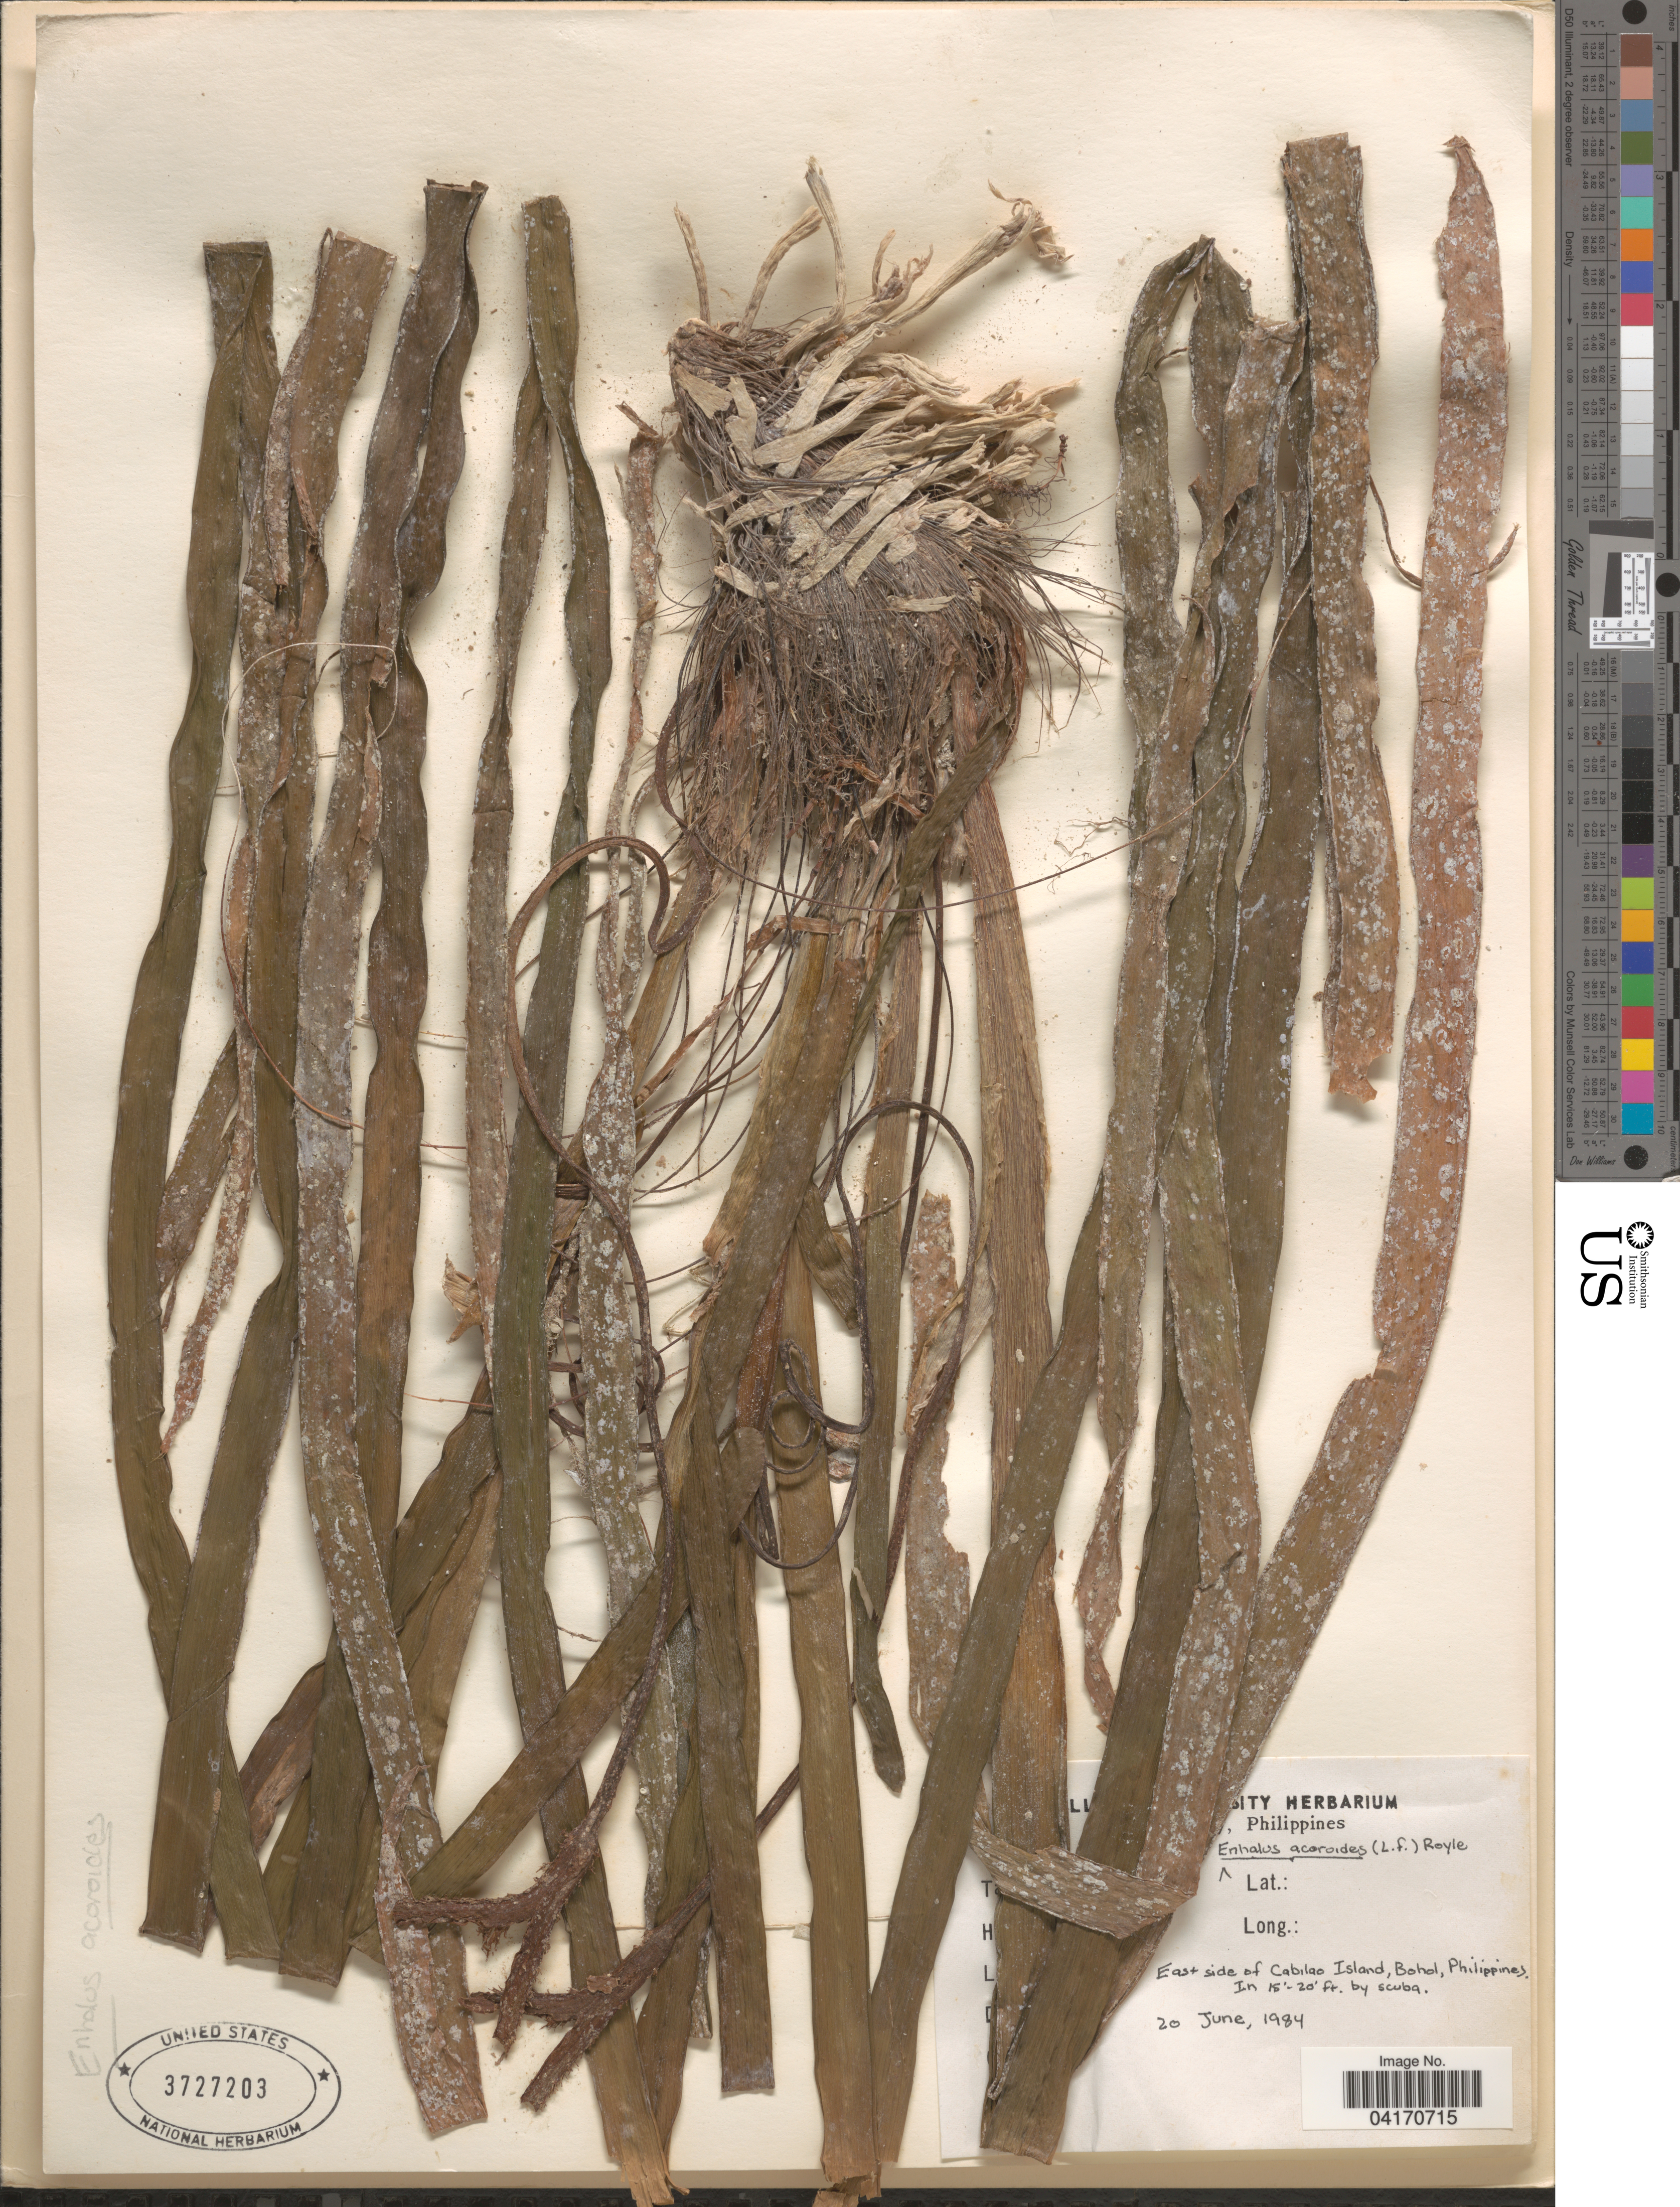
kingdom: Plantae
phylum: Tracheophyta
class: Liliopsida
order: Alismatales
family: Hydrocharitaceae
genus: Enhalus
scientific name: Enhalus acoroides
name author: (L. f.) Royle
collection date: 1984-06-20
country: Philippines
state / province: Central Visayas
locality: East side of Cabilao Island, Bohol.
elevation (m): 5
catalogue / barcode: US 3727203